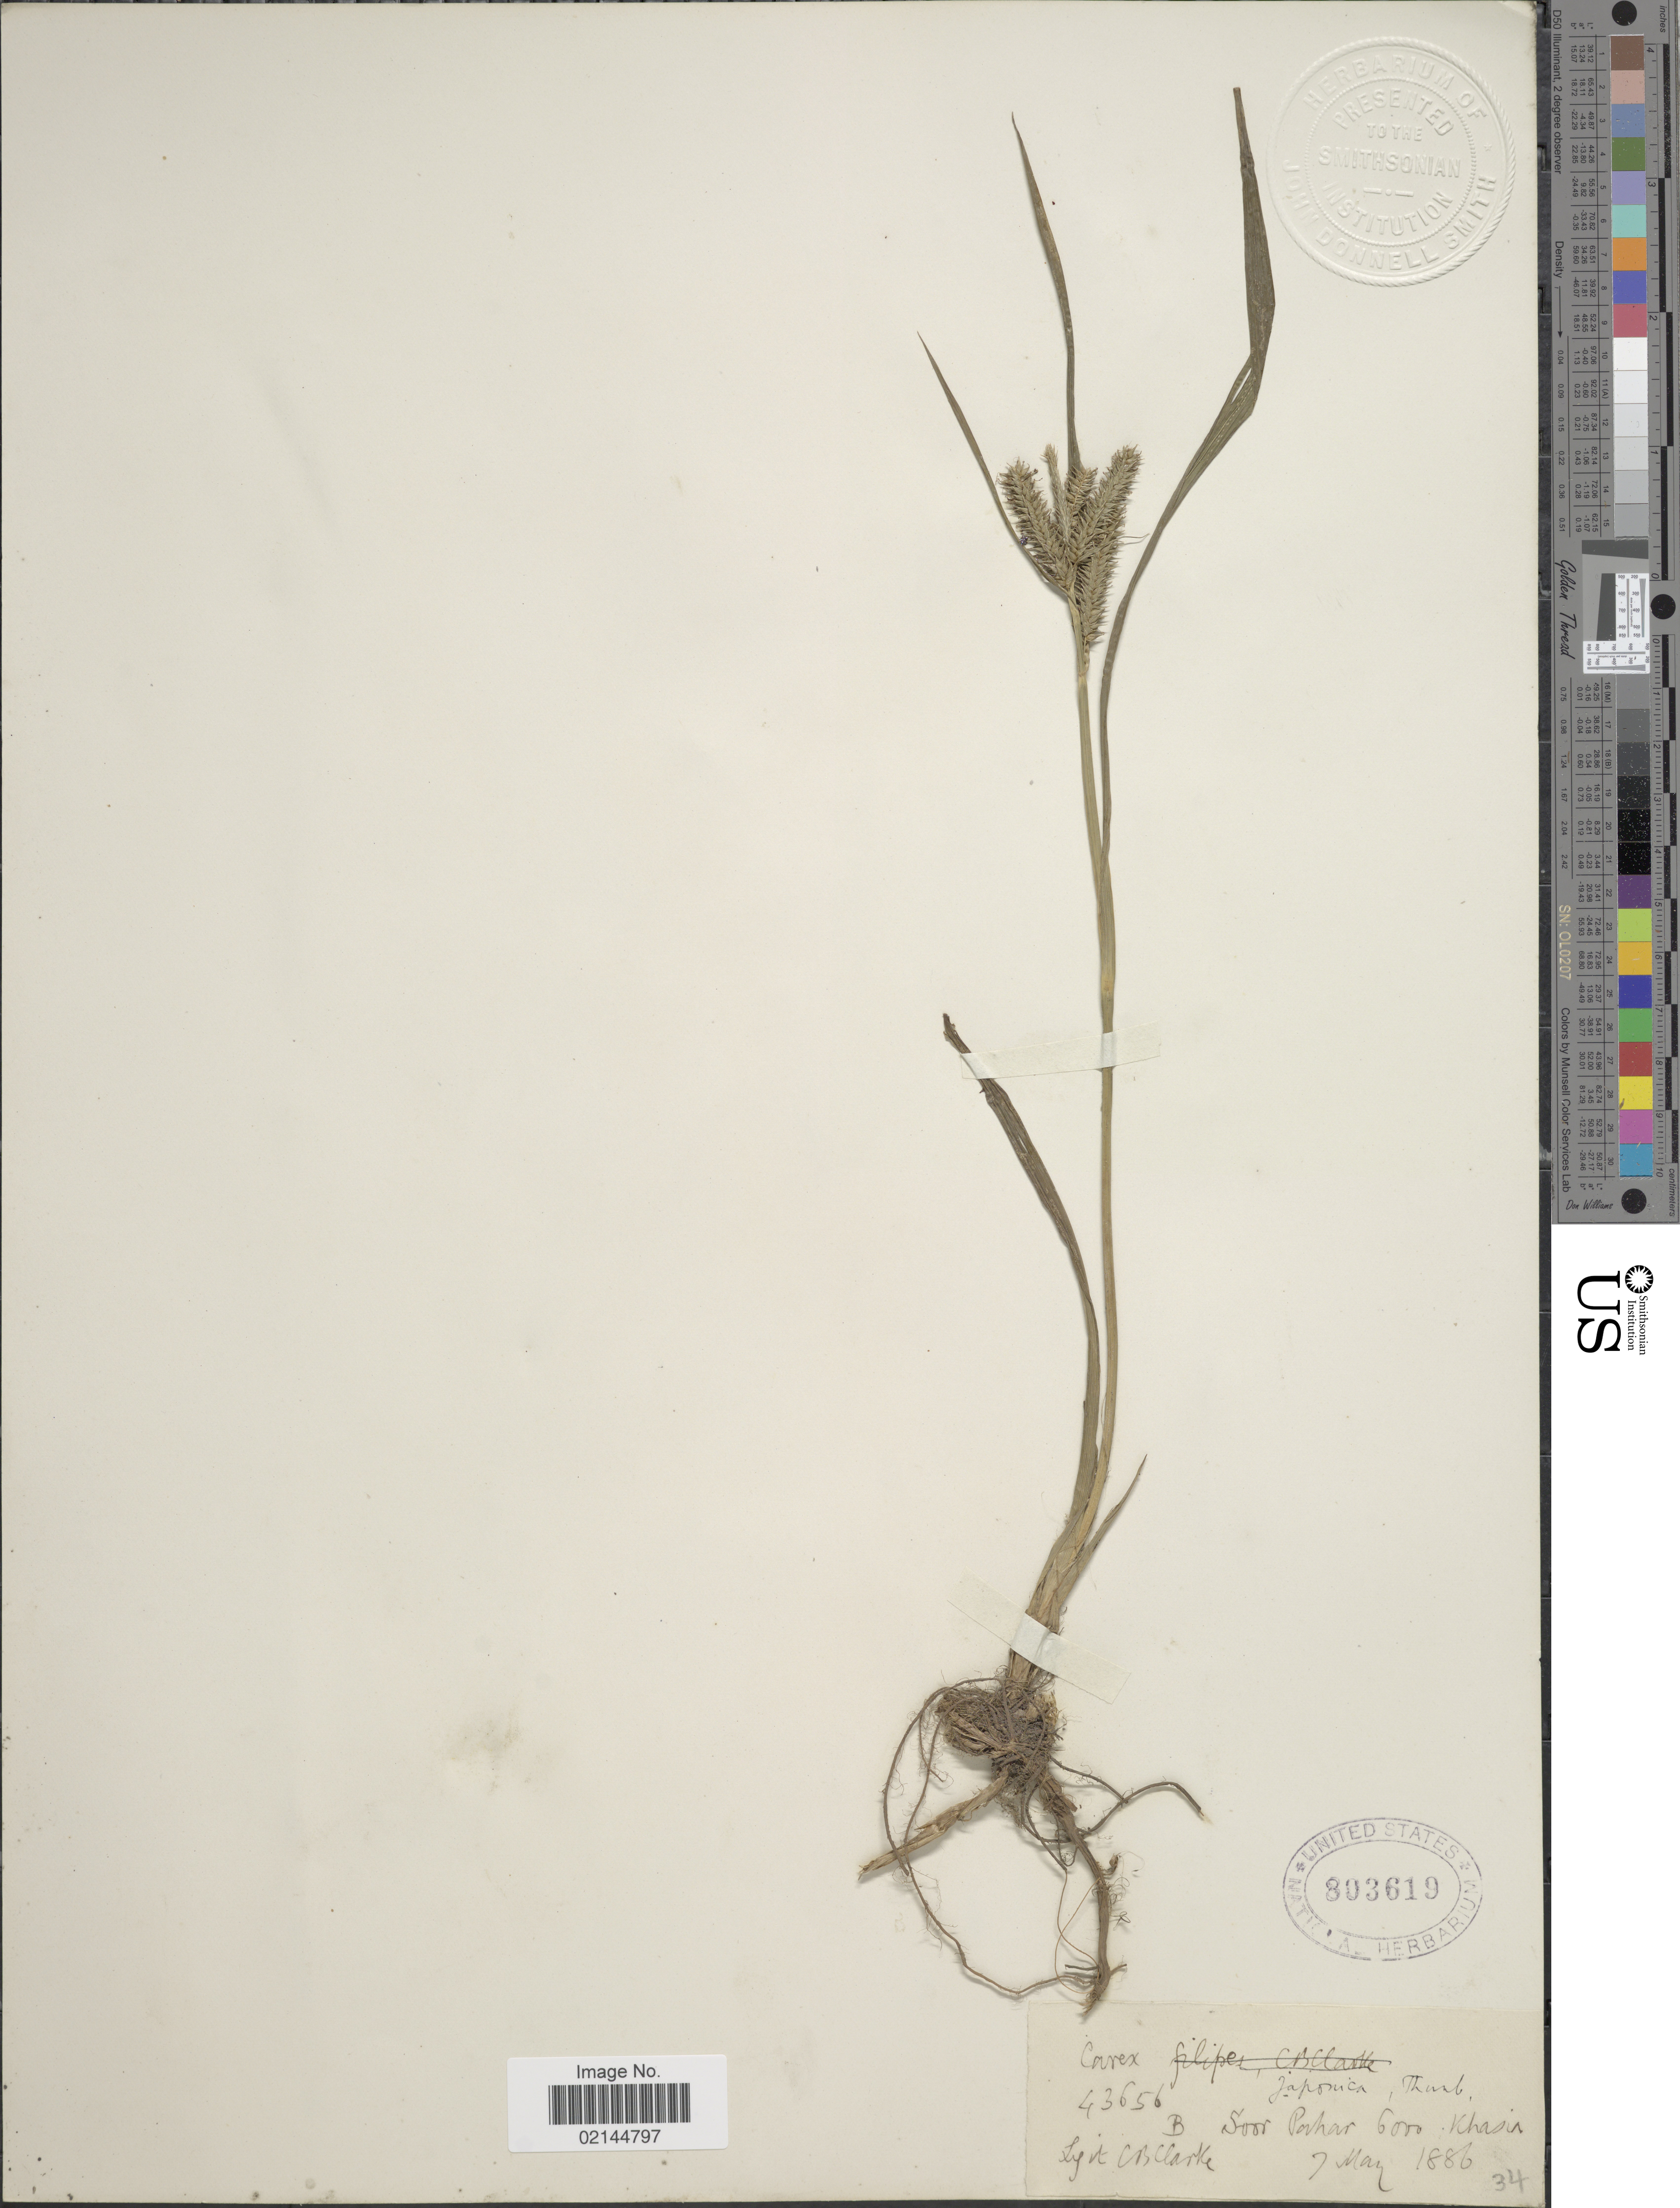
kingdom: Plantae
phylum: Tracheophyta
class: Liliopsida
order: Poales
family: Cyperaceae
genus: Carex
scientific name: Carex japonica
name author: Thunb.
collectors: C. B. Clarke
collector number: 43656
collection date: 1886-05-07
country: India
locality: Soor Pahar, Khasia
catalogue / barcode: US 803619